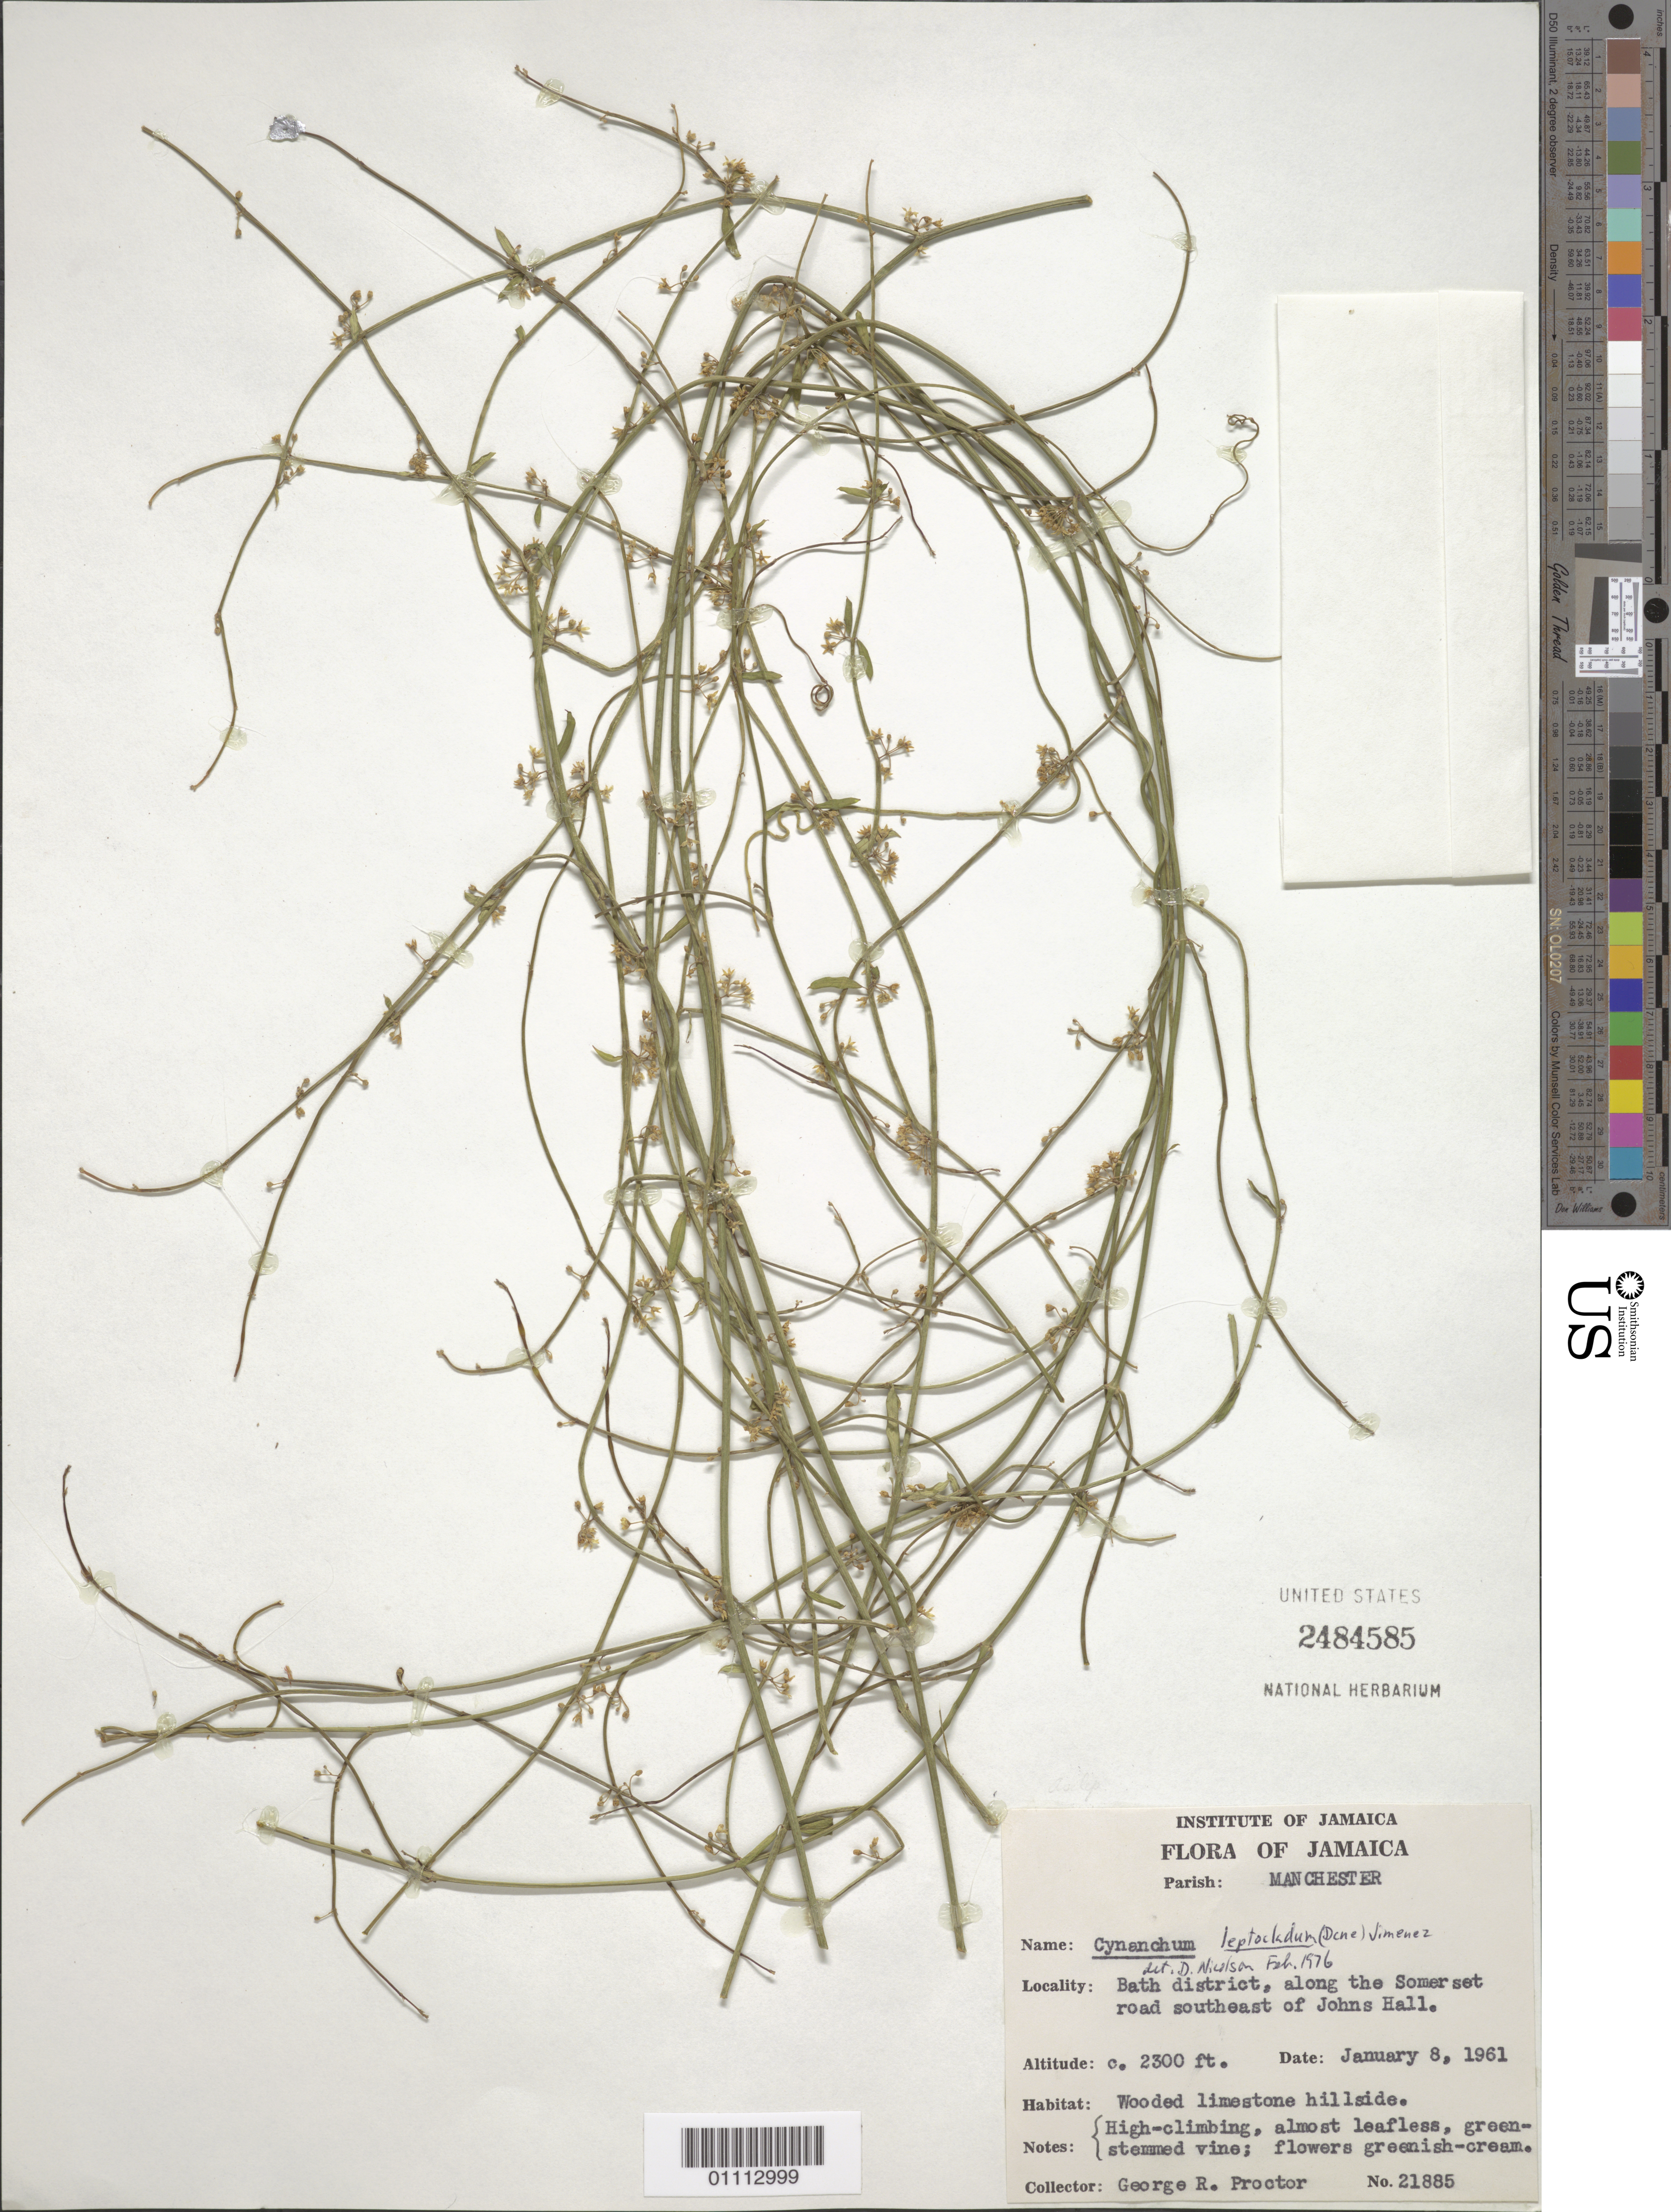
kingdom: Plantae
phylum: Tracheophyta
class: Magnoliopsida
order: Gentianales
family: Apocynaceae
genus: Cynanchum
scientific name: Cynanchum leptocladum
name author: (Decne.) J. Jiménez Alm.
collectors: G. R. Proctor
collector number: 21885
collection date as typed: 08 Jan 1961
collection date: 1961-01-08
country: Jamaica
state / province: Manchester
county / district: Bath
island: Jamaica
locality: Along the Somerset road SE of Johns Hall. Wooded limestone hillside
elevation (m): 701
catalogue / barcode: US 2484585